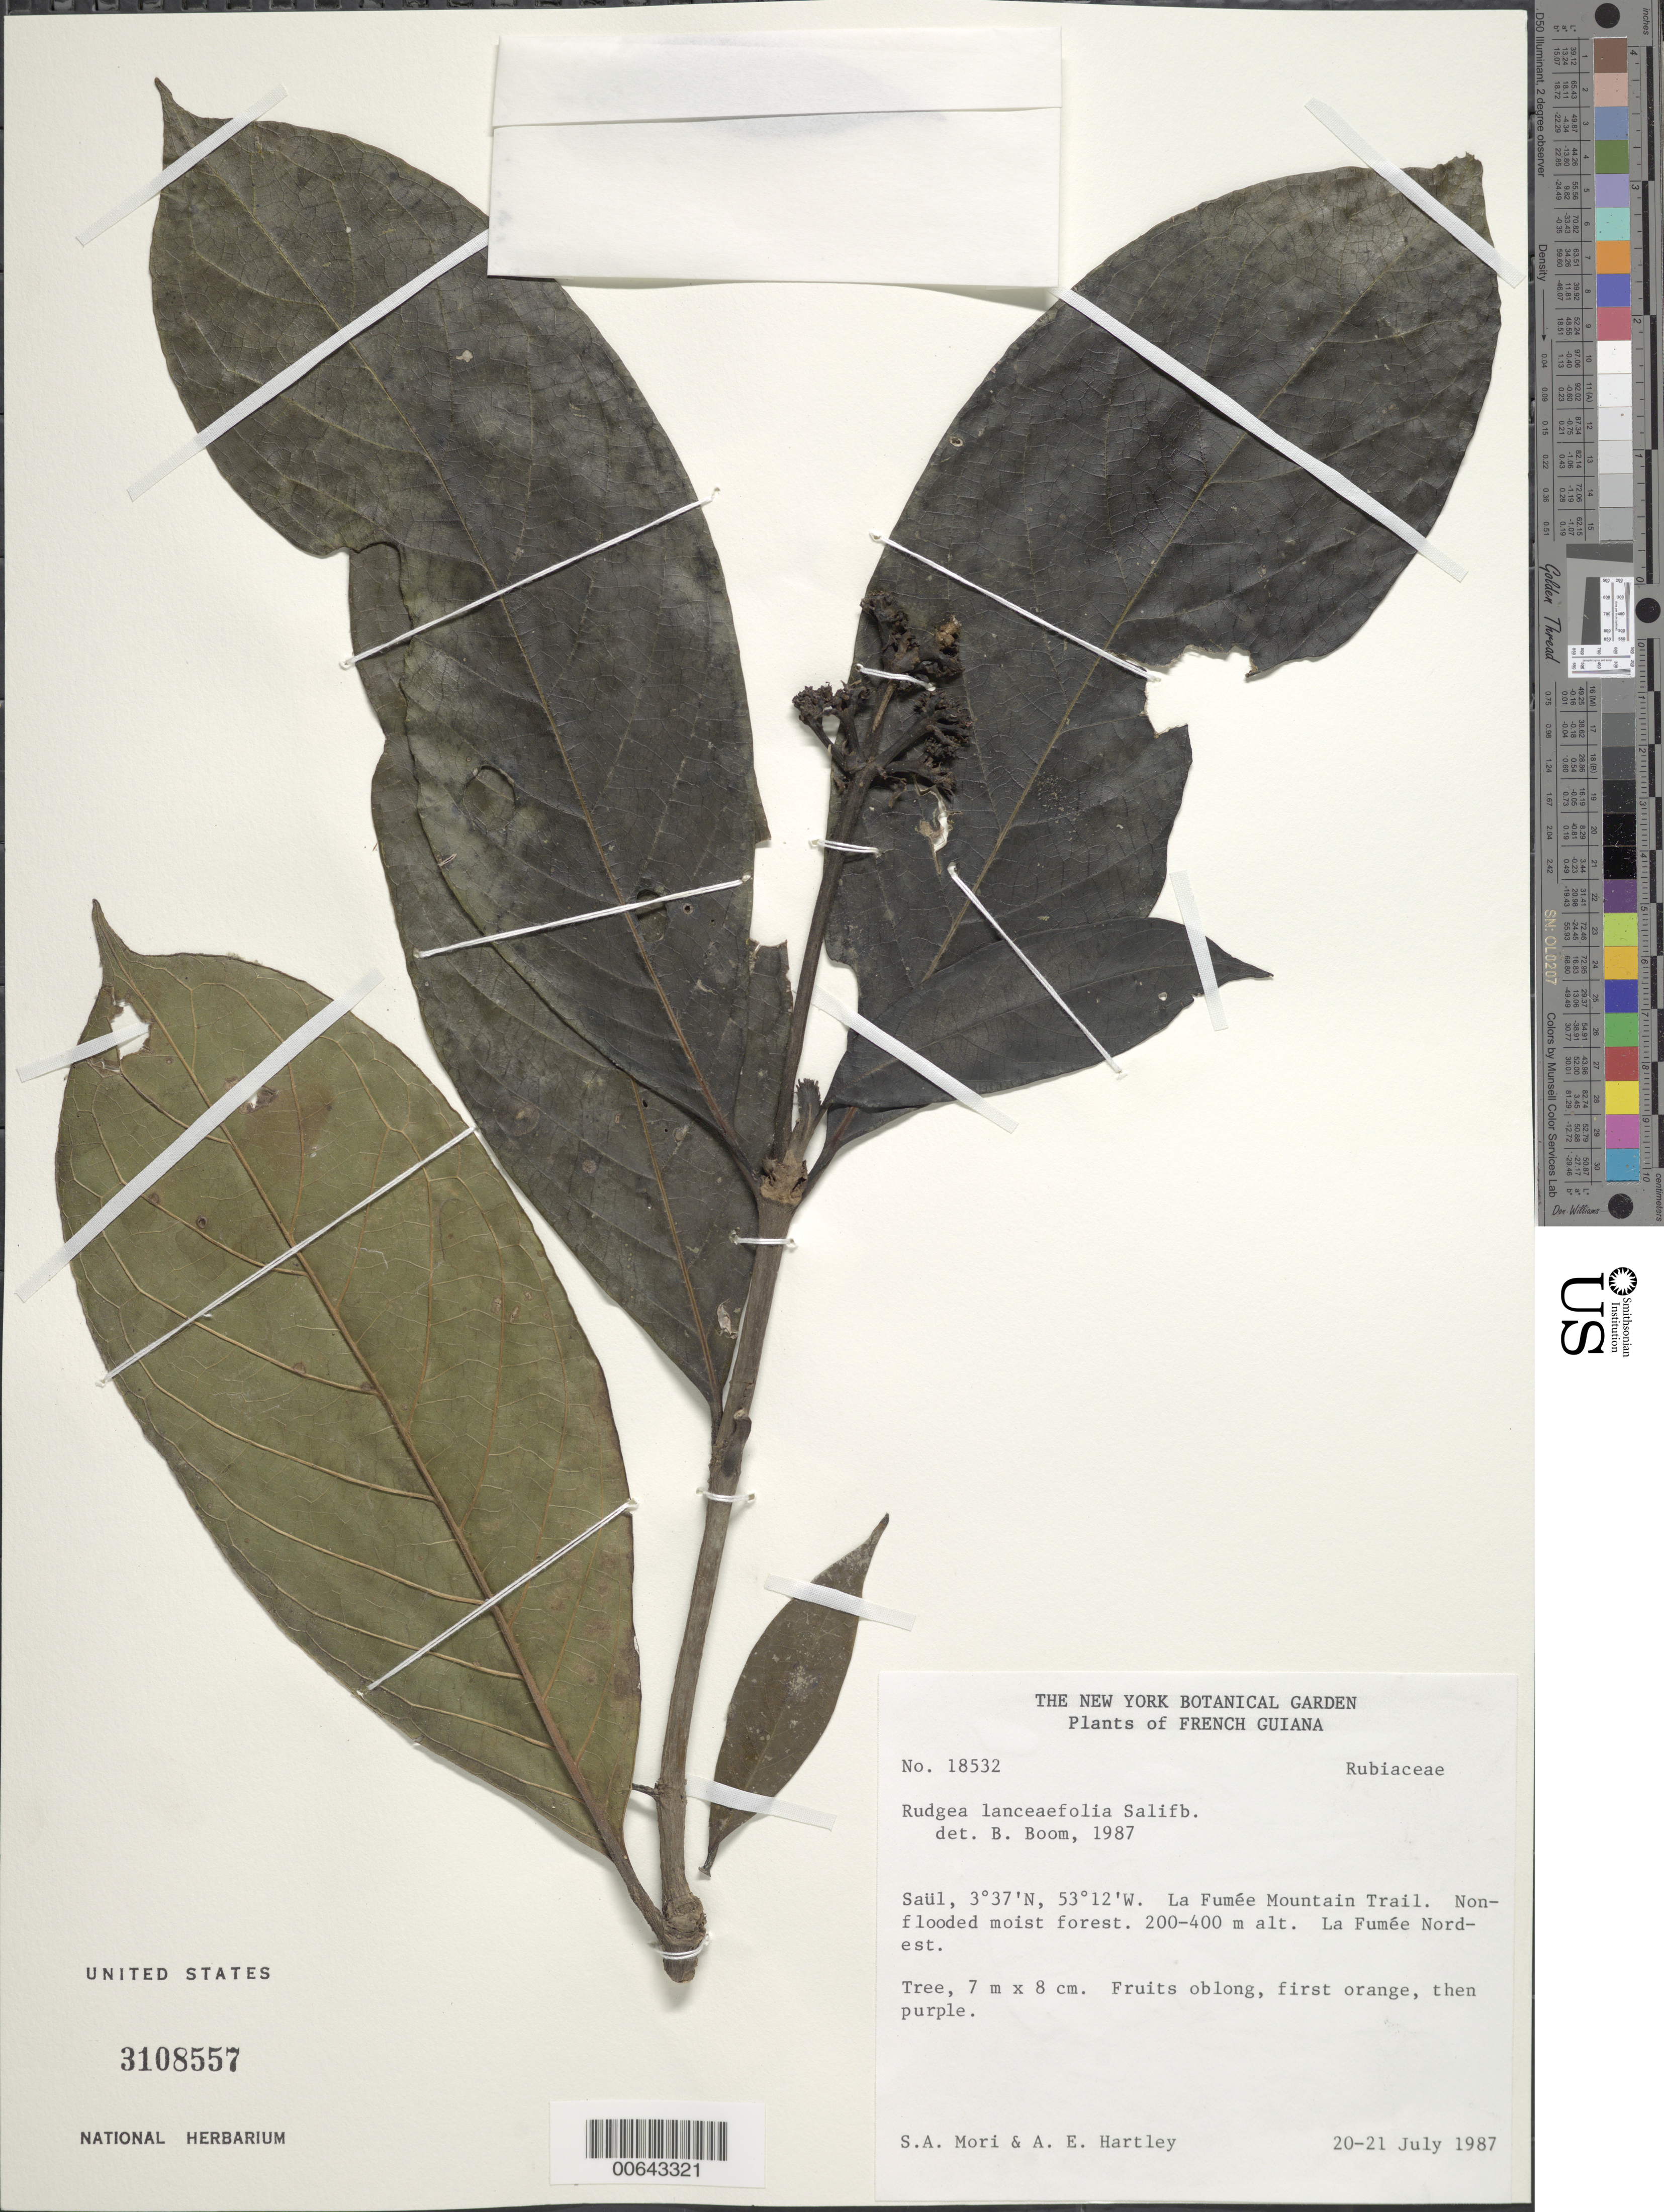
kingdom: Plantae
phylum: Tracheophyta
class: Magnoliopsida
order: Gentianales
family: Rubiaceae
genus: Rudgea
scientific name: Rudgea lanceifolia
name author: Salisb.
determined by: Boom, B. M.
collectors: S. Mori & A. E. Hartley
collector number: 18532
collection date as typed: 20-Jul-87 to 21-Jul-87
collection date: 1987-07-20/1987-07-21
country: French Guiana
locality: Saül, La Fumée Mountain Trail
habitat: Non-flooded moist forest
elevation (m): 200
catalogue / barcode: US 3108557